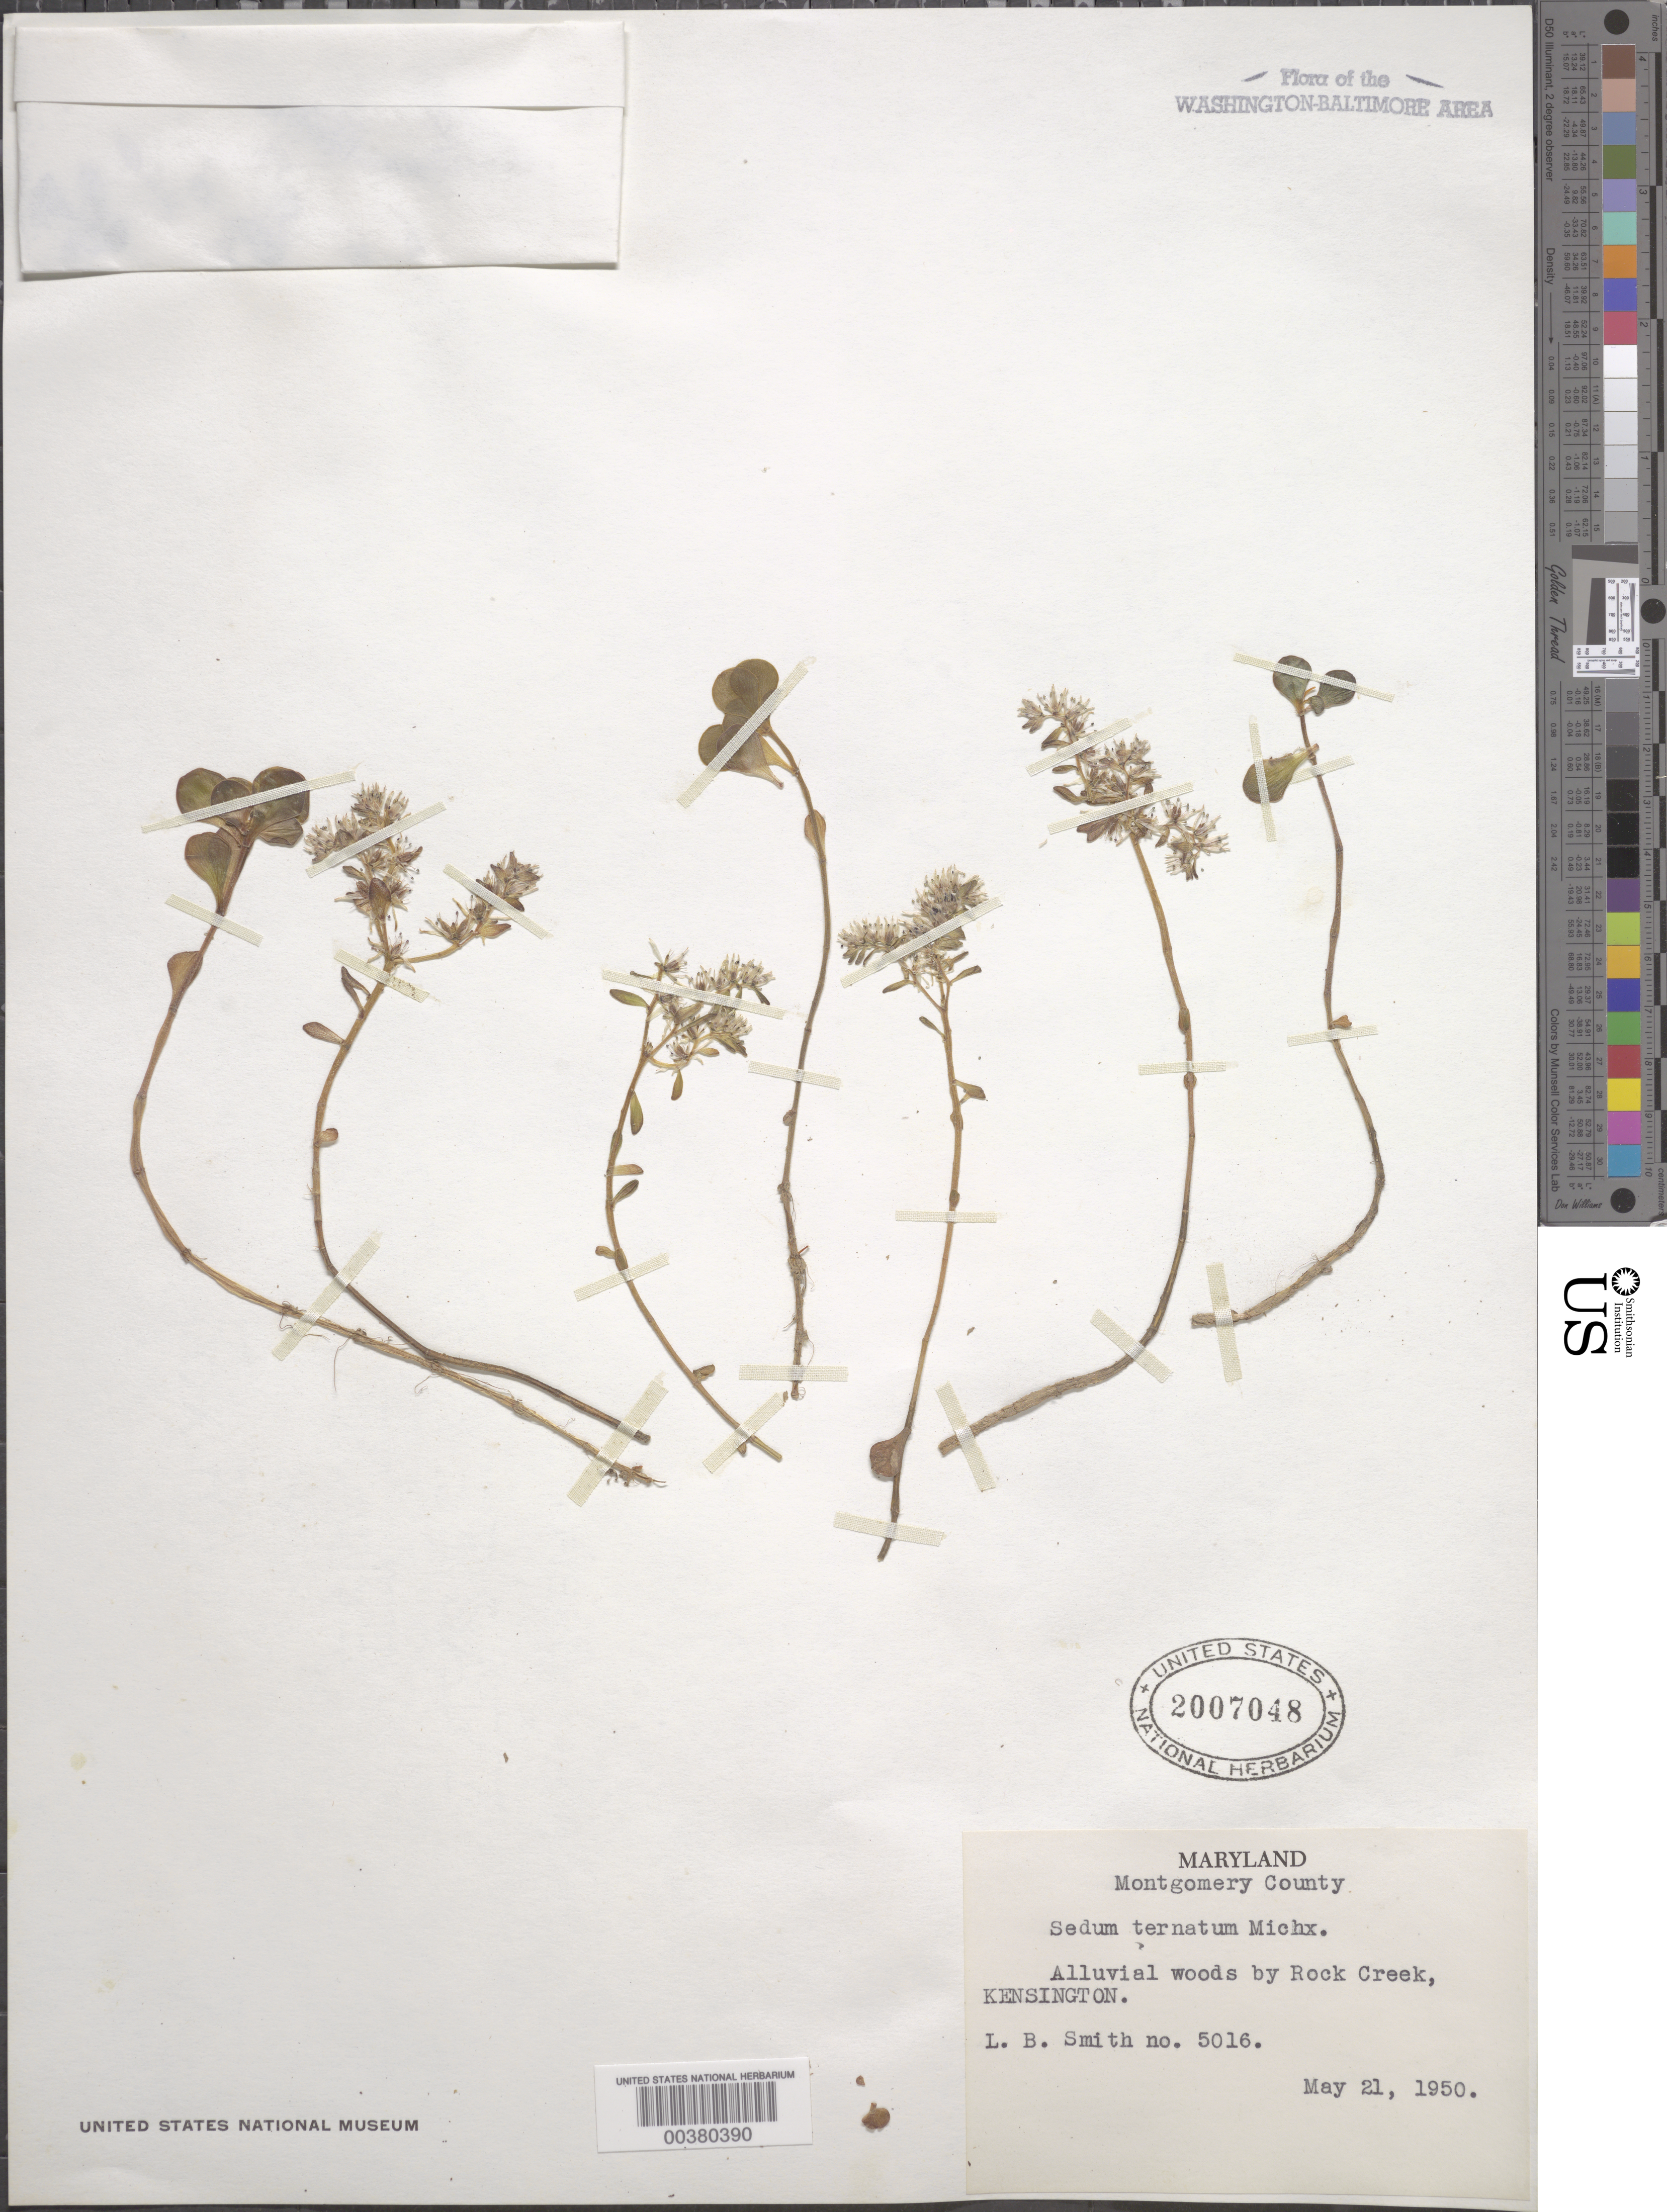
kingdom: Plantae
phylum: Tracheophyta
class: Magnoliopsida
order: Saxifragales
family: Crassulaceae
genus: Sedum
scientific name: Sedum ternatum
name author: Michx.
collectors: L. Smith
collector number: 5016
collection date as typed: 21 May 1950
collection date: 1950-05-21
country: United States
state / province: Maryland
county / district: Montgomery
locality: Rock Creek, Kensington Rock Creek Park & vicinity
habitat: Alluvial woods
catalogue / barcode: US 2007048